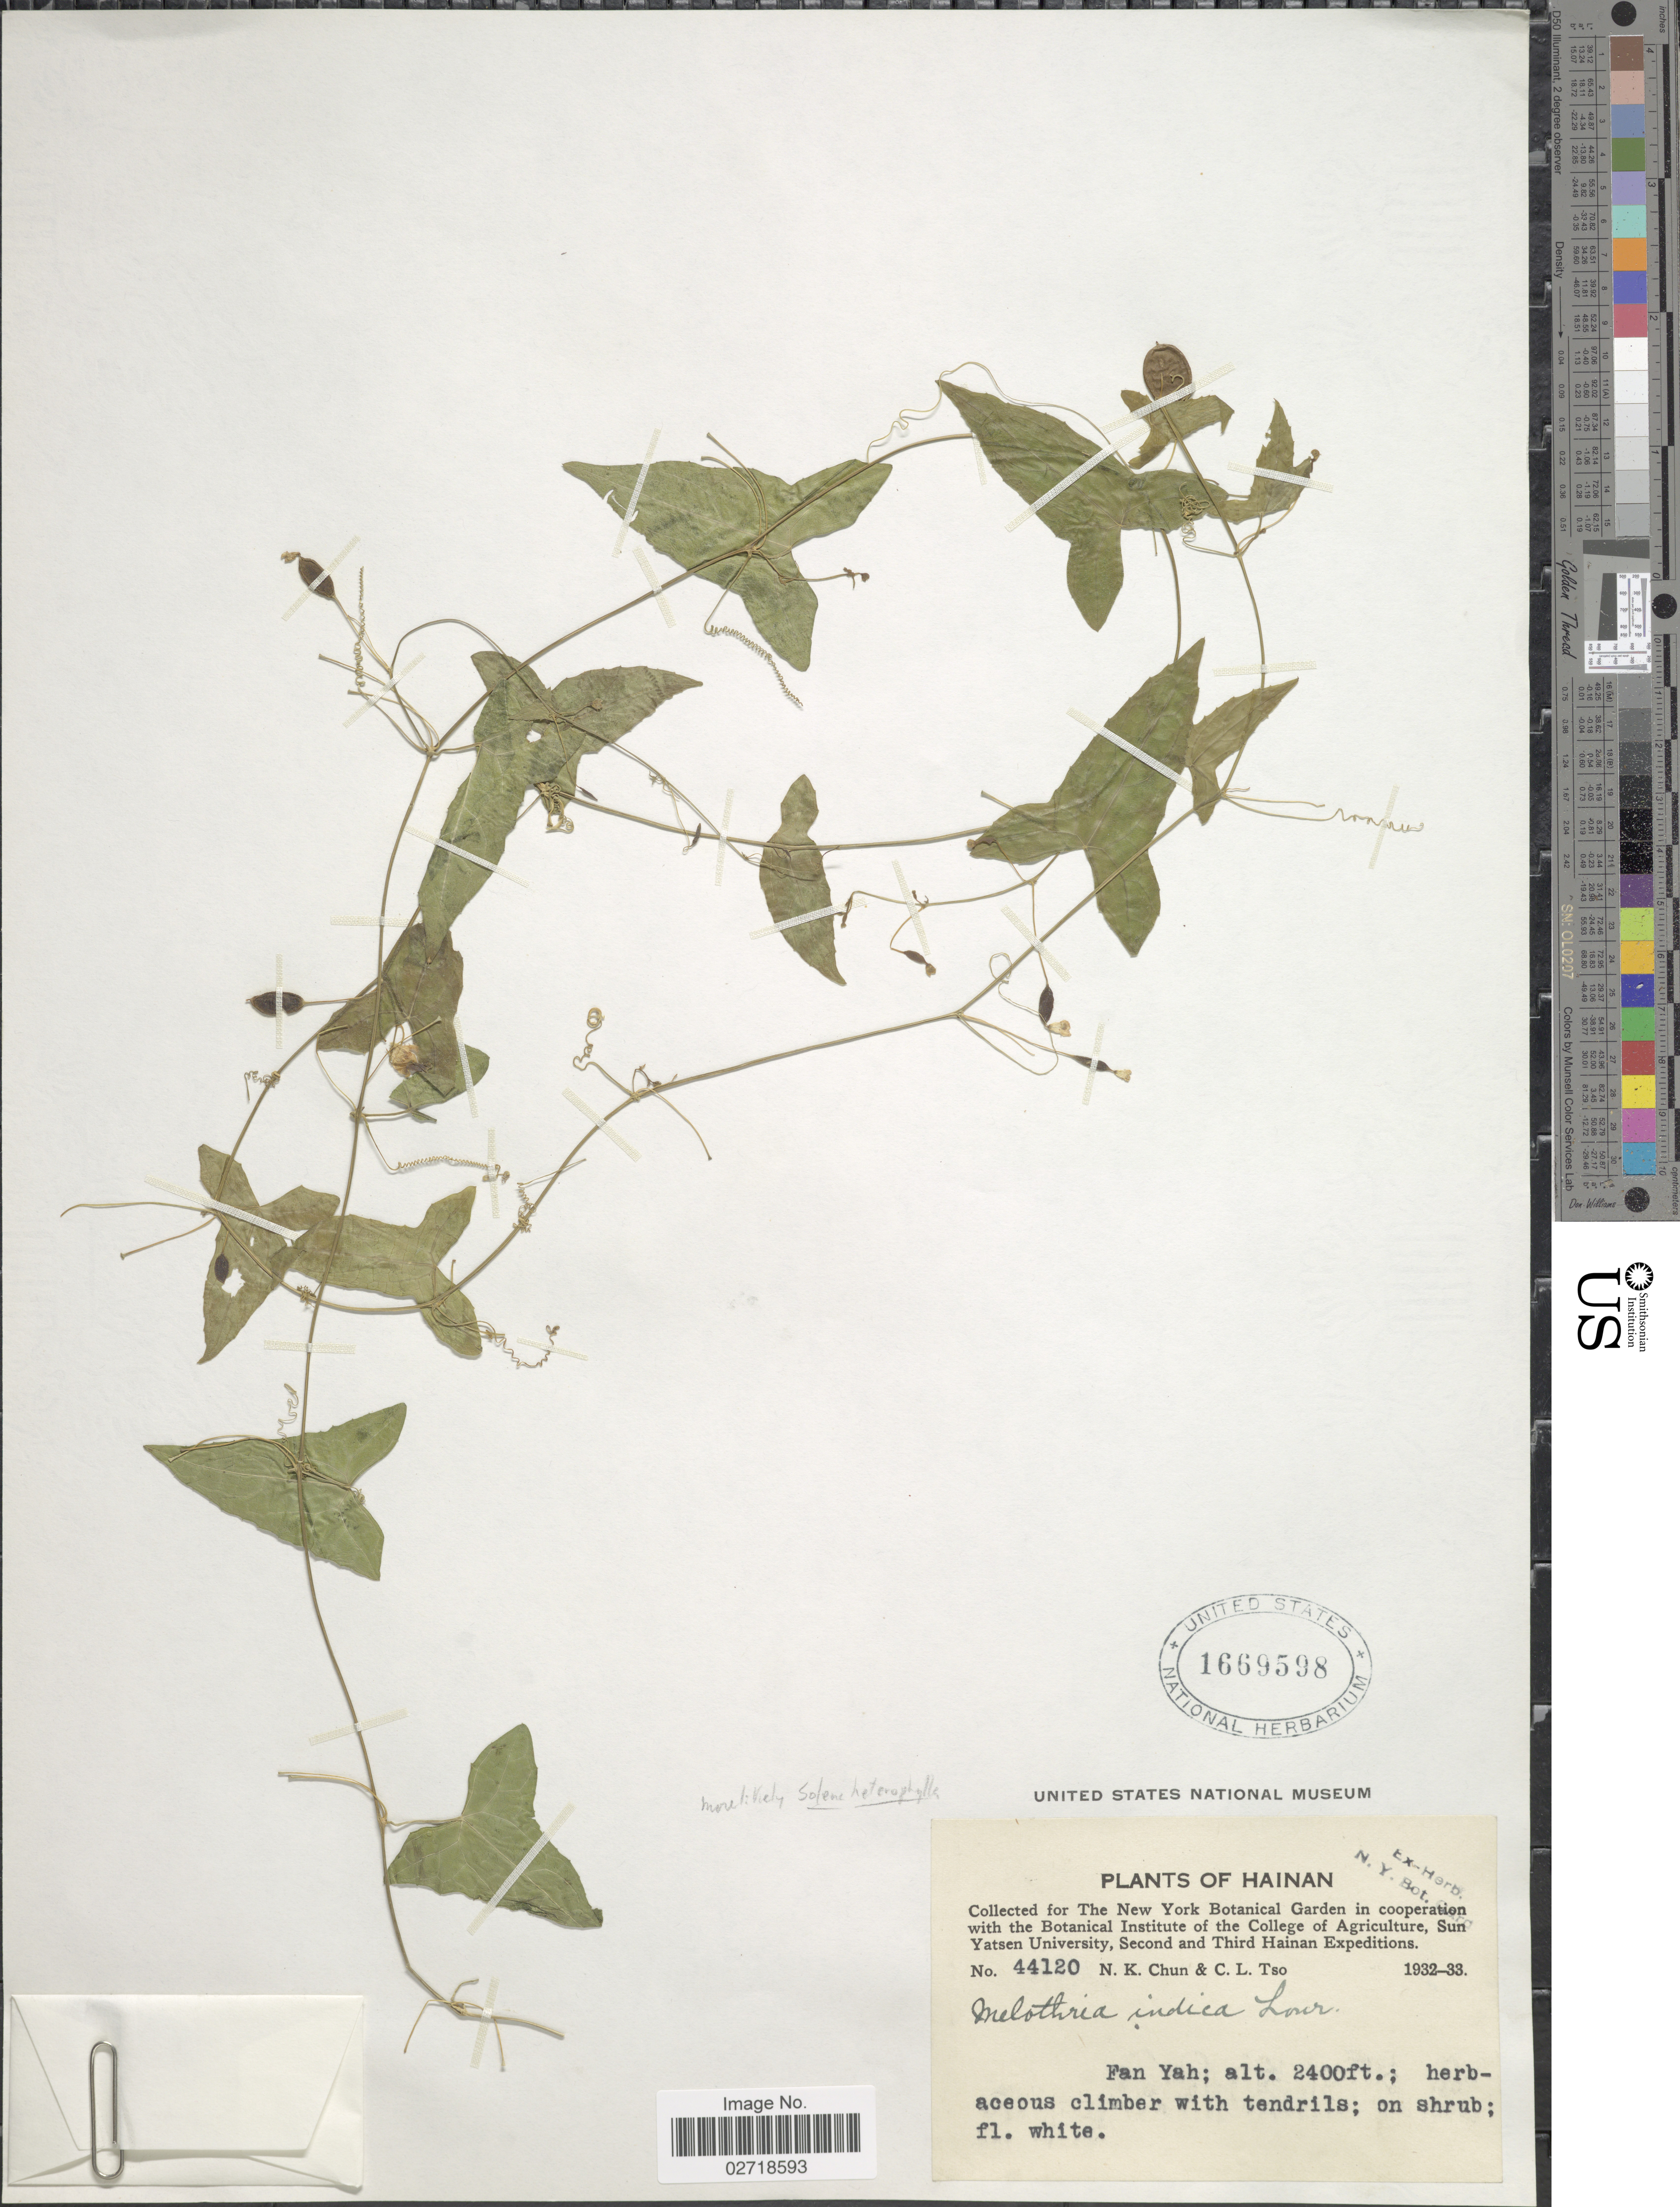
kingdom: Plantae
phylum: Tracheophyta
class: Magnoliopsida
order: Cucurbitales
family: Cucurbitaceae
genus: Zehneria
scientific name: Zehneria indica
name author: (Lour.) Keraudren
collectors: N. K. Chun & C. Tso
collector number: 44120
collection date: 1932/1933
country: China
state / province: Hainan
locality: Hainan, Fan Yah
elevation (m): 732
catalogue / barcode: US 1669598